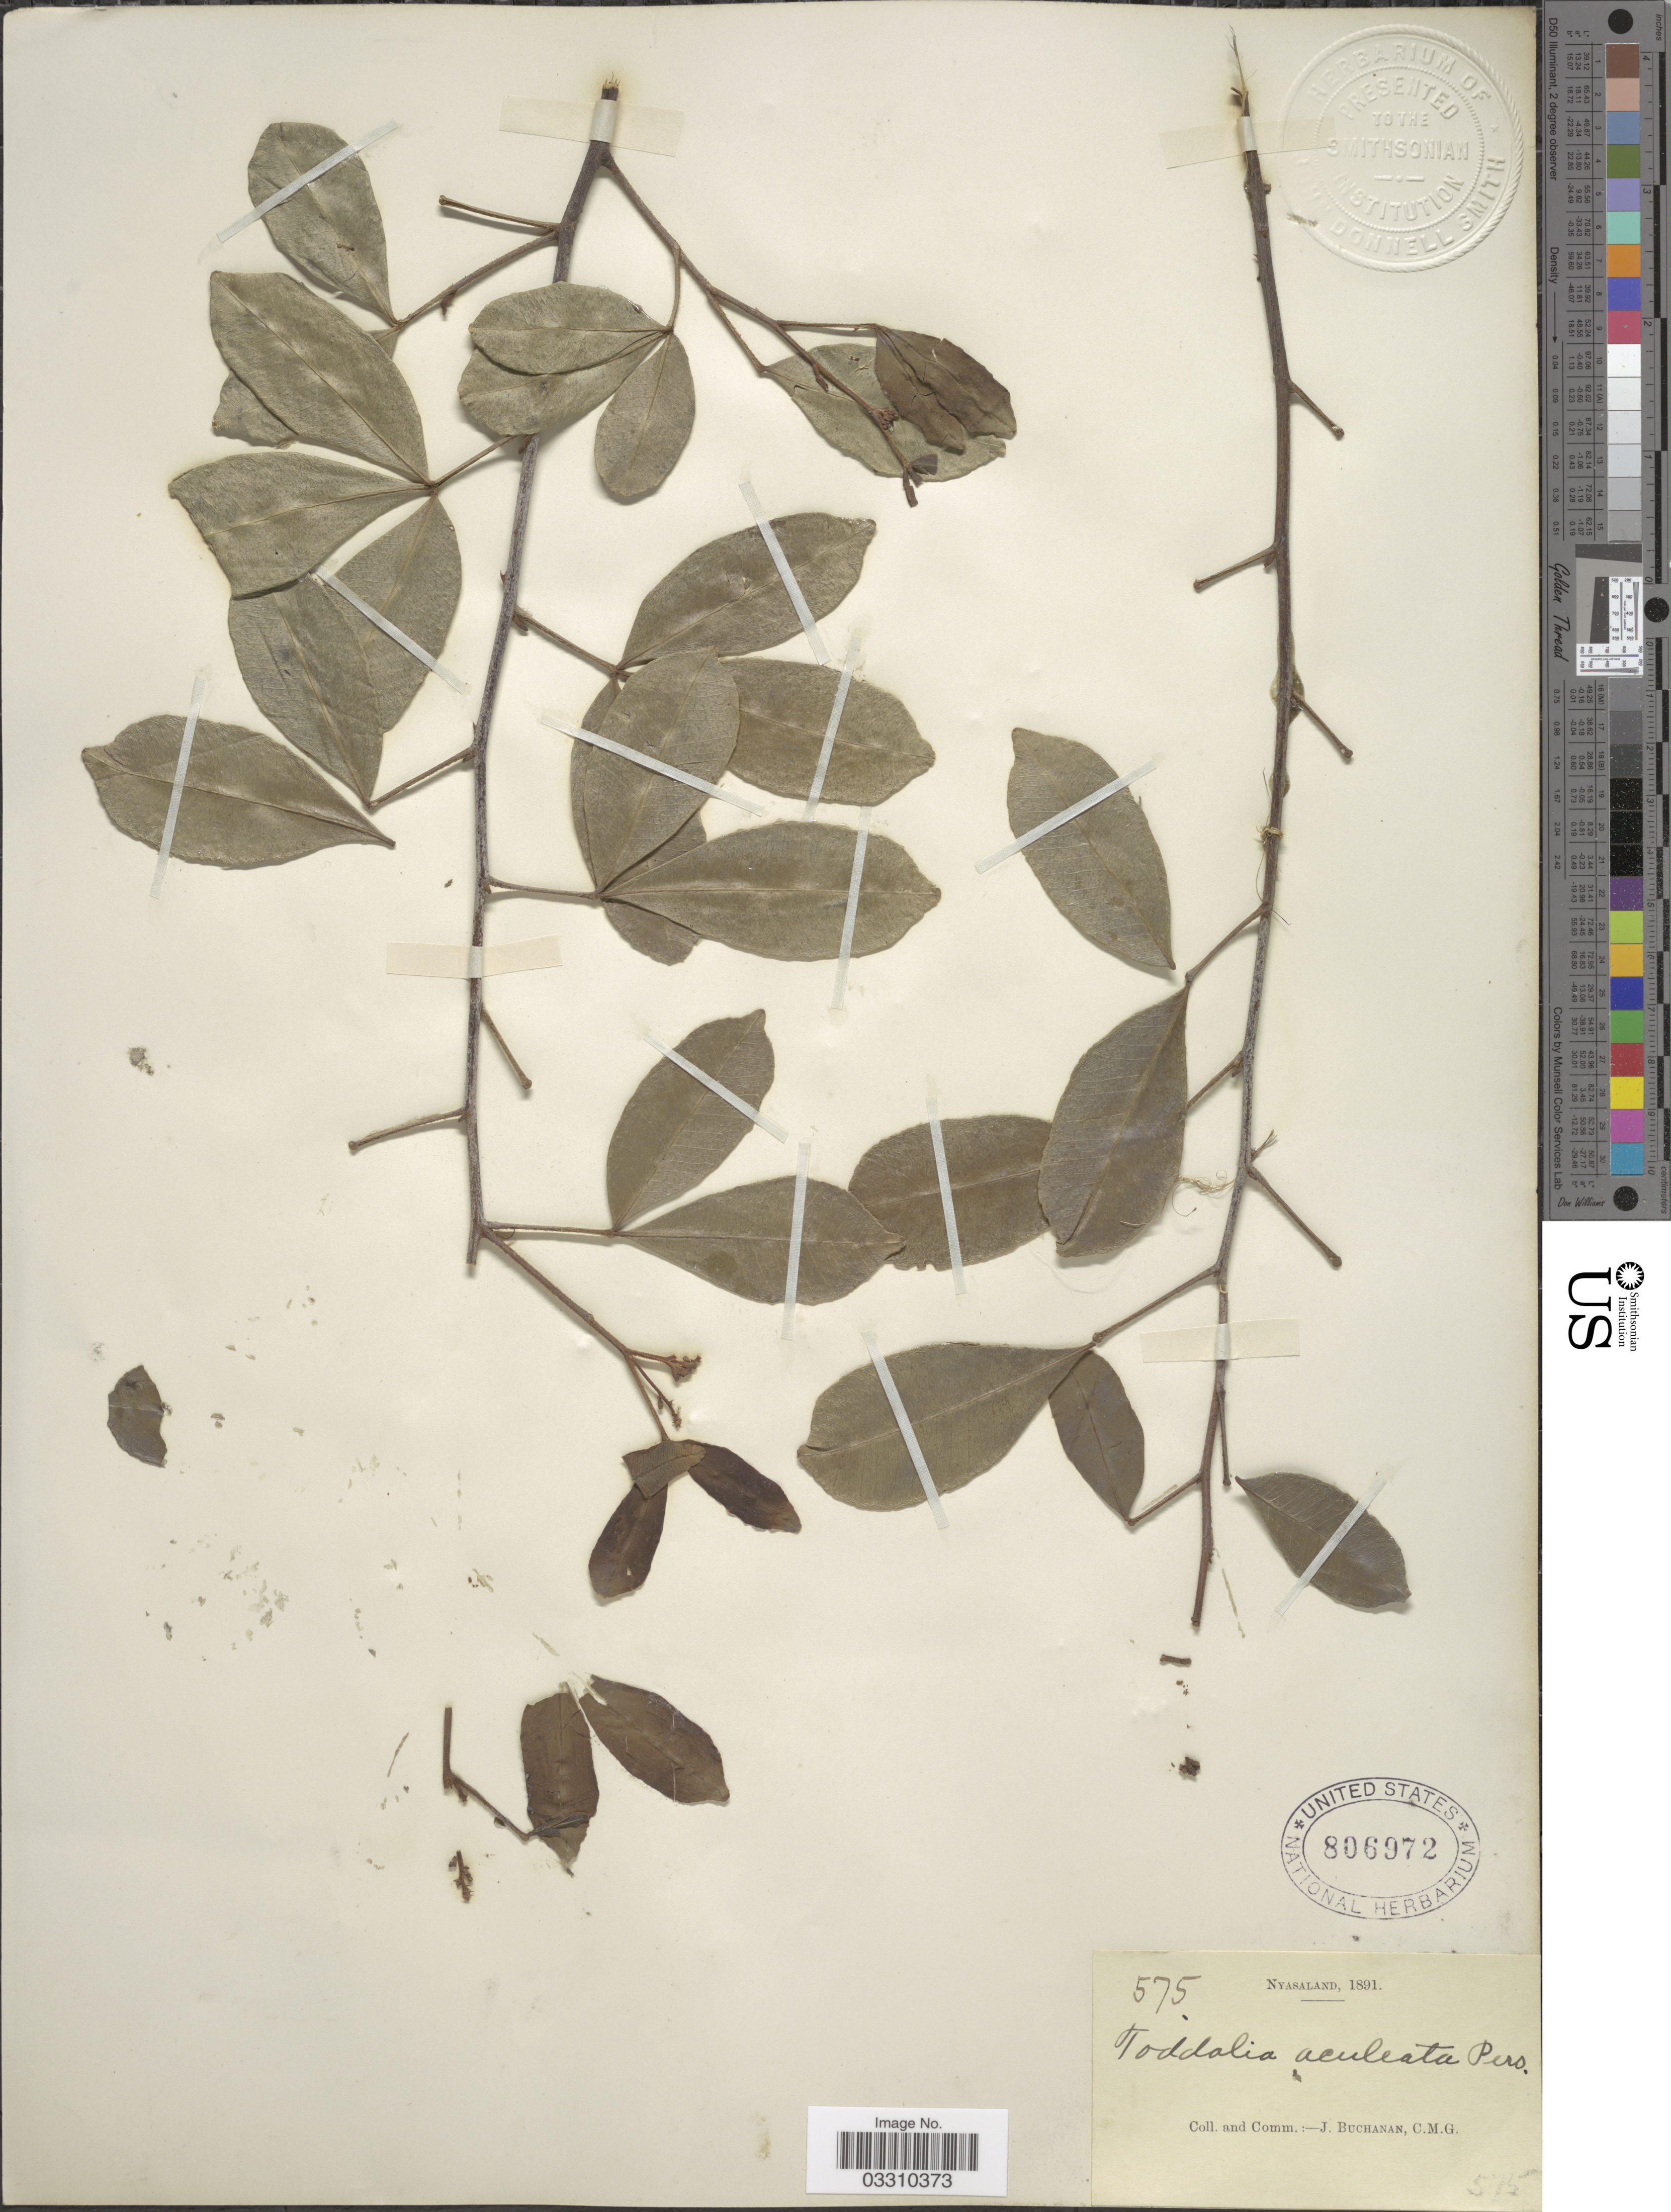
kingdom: Plantae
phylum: Tracheophyta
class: Magnoliopsida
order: Sapindales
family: Rutaceae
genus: Zanthoxylum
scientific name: Zanthoxylum asiaticum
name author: (L.) Appelhans et al.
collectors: J. Buchanan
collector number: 575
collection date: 1891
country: Malawi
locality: Nyasaland.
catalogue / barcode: US 806972